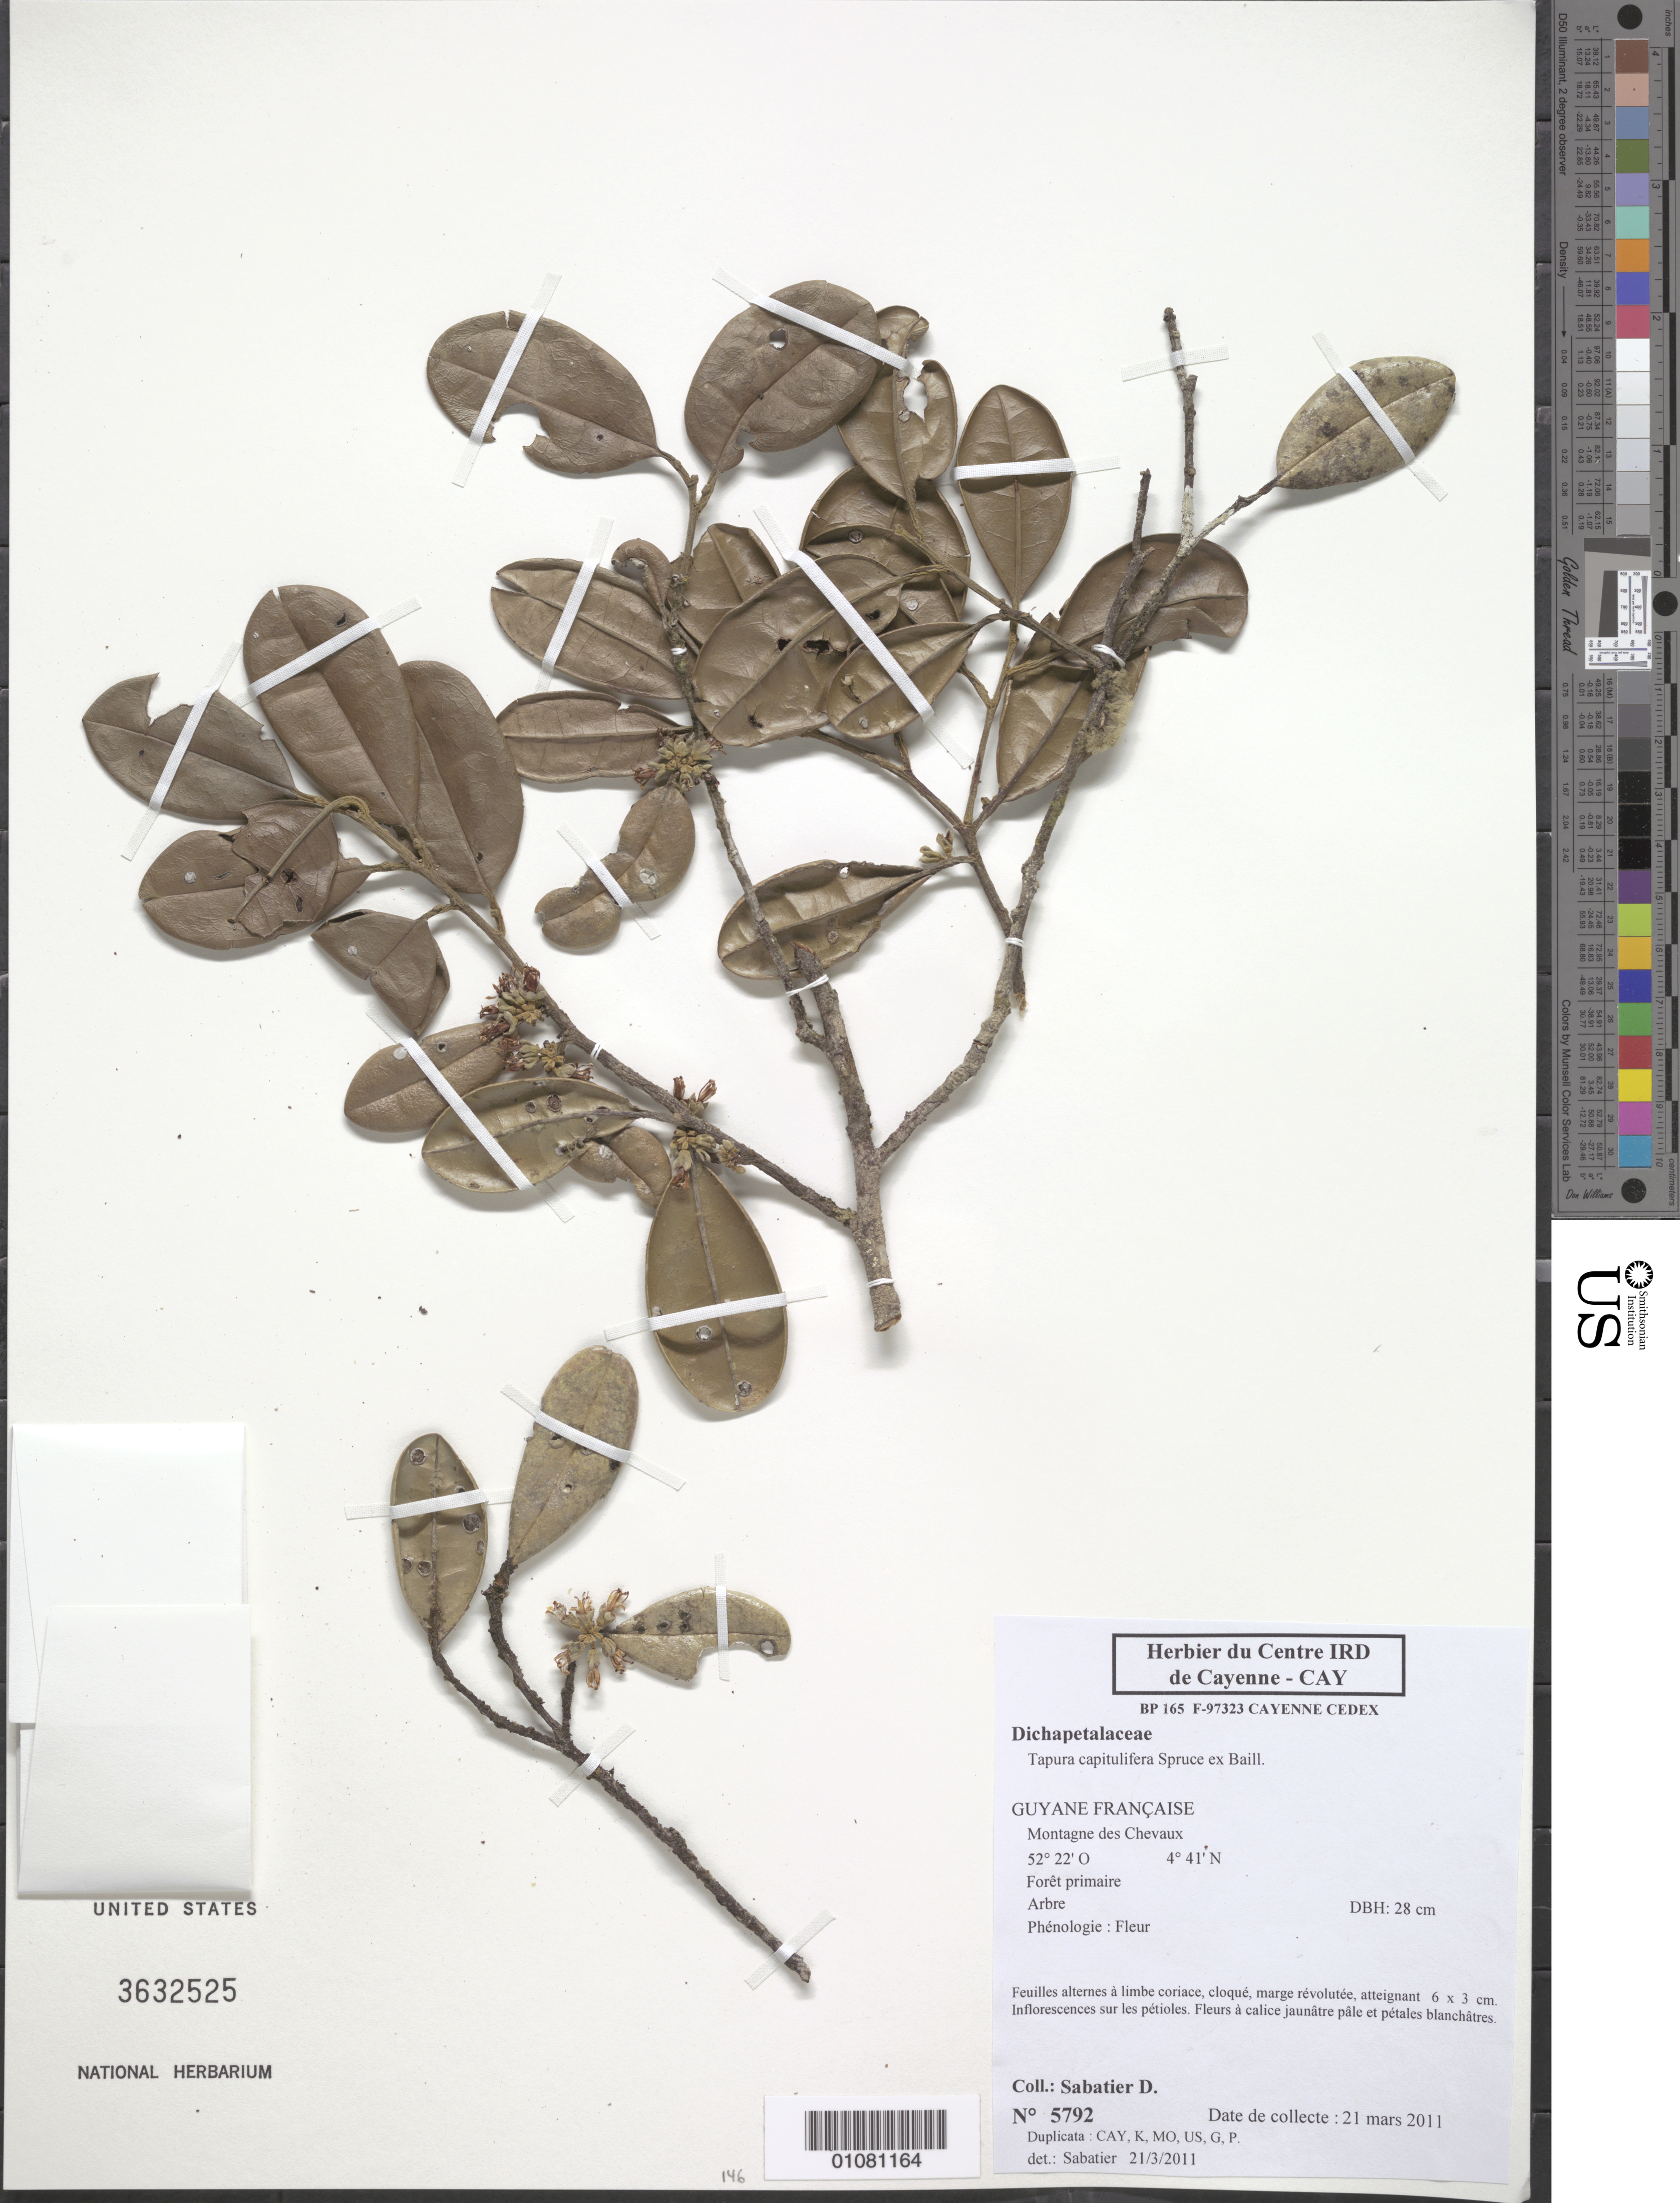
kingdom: Plantae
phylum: Tracheophyta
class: Magnoliopsida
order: Malpighiales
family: Dichapetalaceae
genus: Tapura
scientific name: Tapura capitulifera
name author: Baill.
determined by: Sabatier, D.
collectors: D. Sabatier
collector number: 5792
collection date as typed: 21-Mar-11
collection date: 1911-03-21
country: French Guiana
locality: Montagne des Chevaux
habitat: Foret primaire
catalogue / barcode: US 3632525